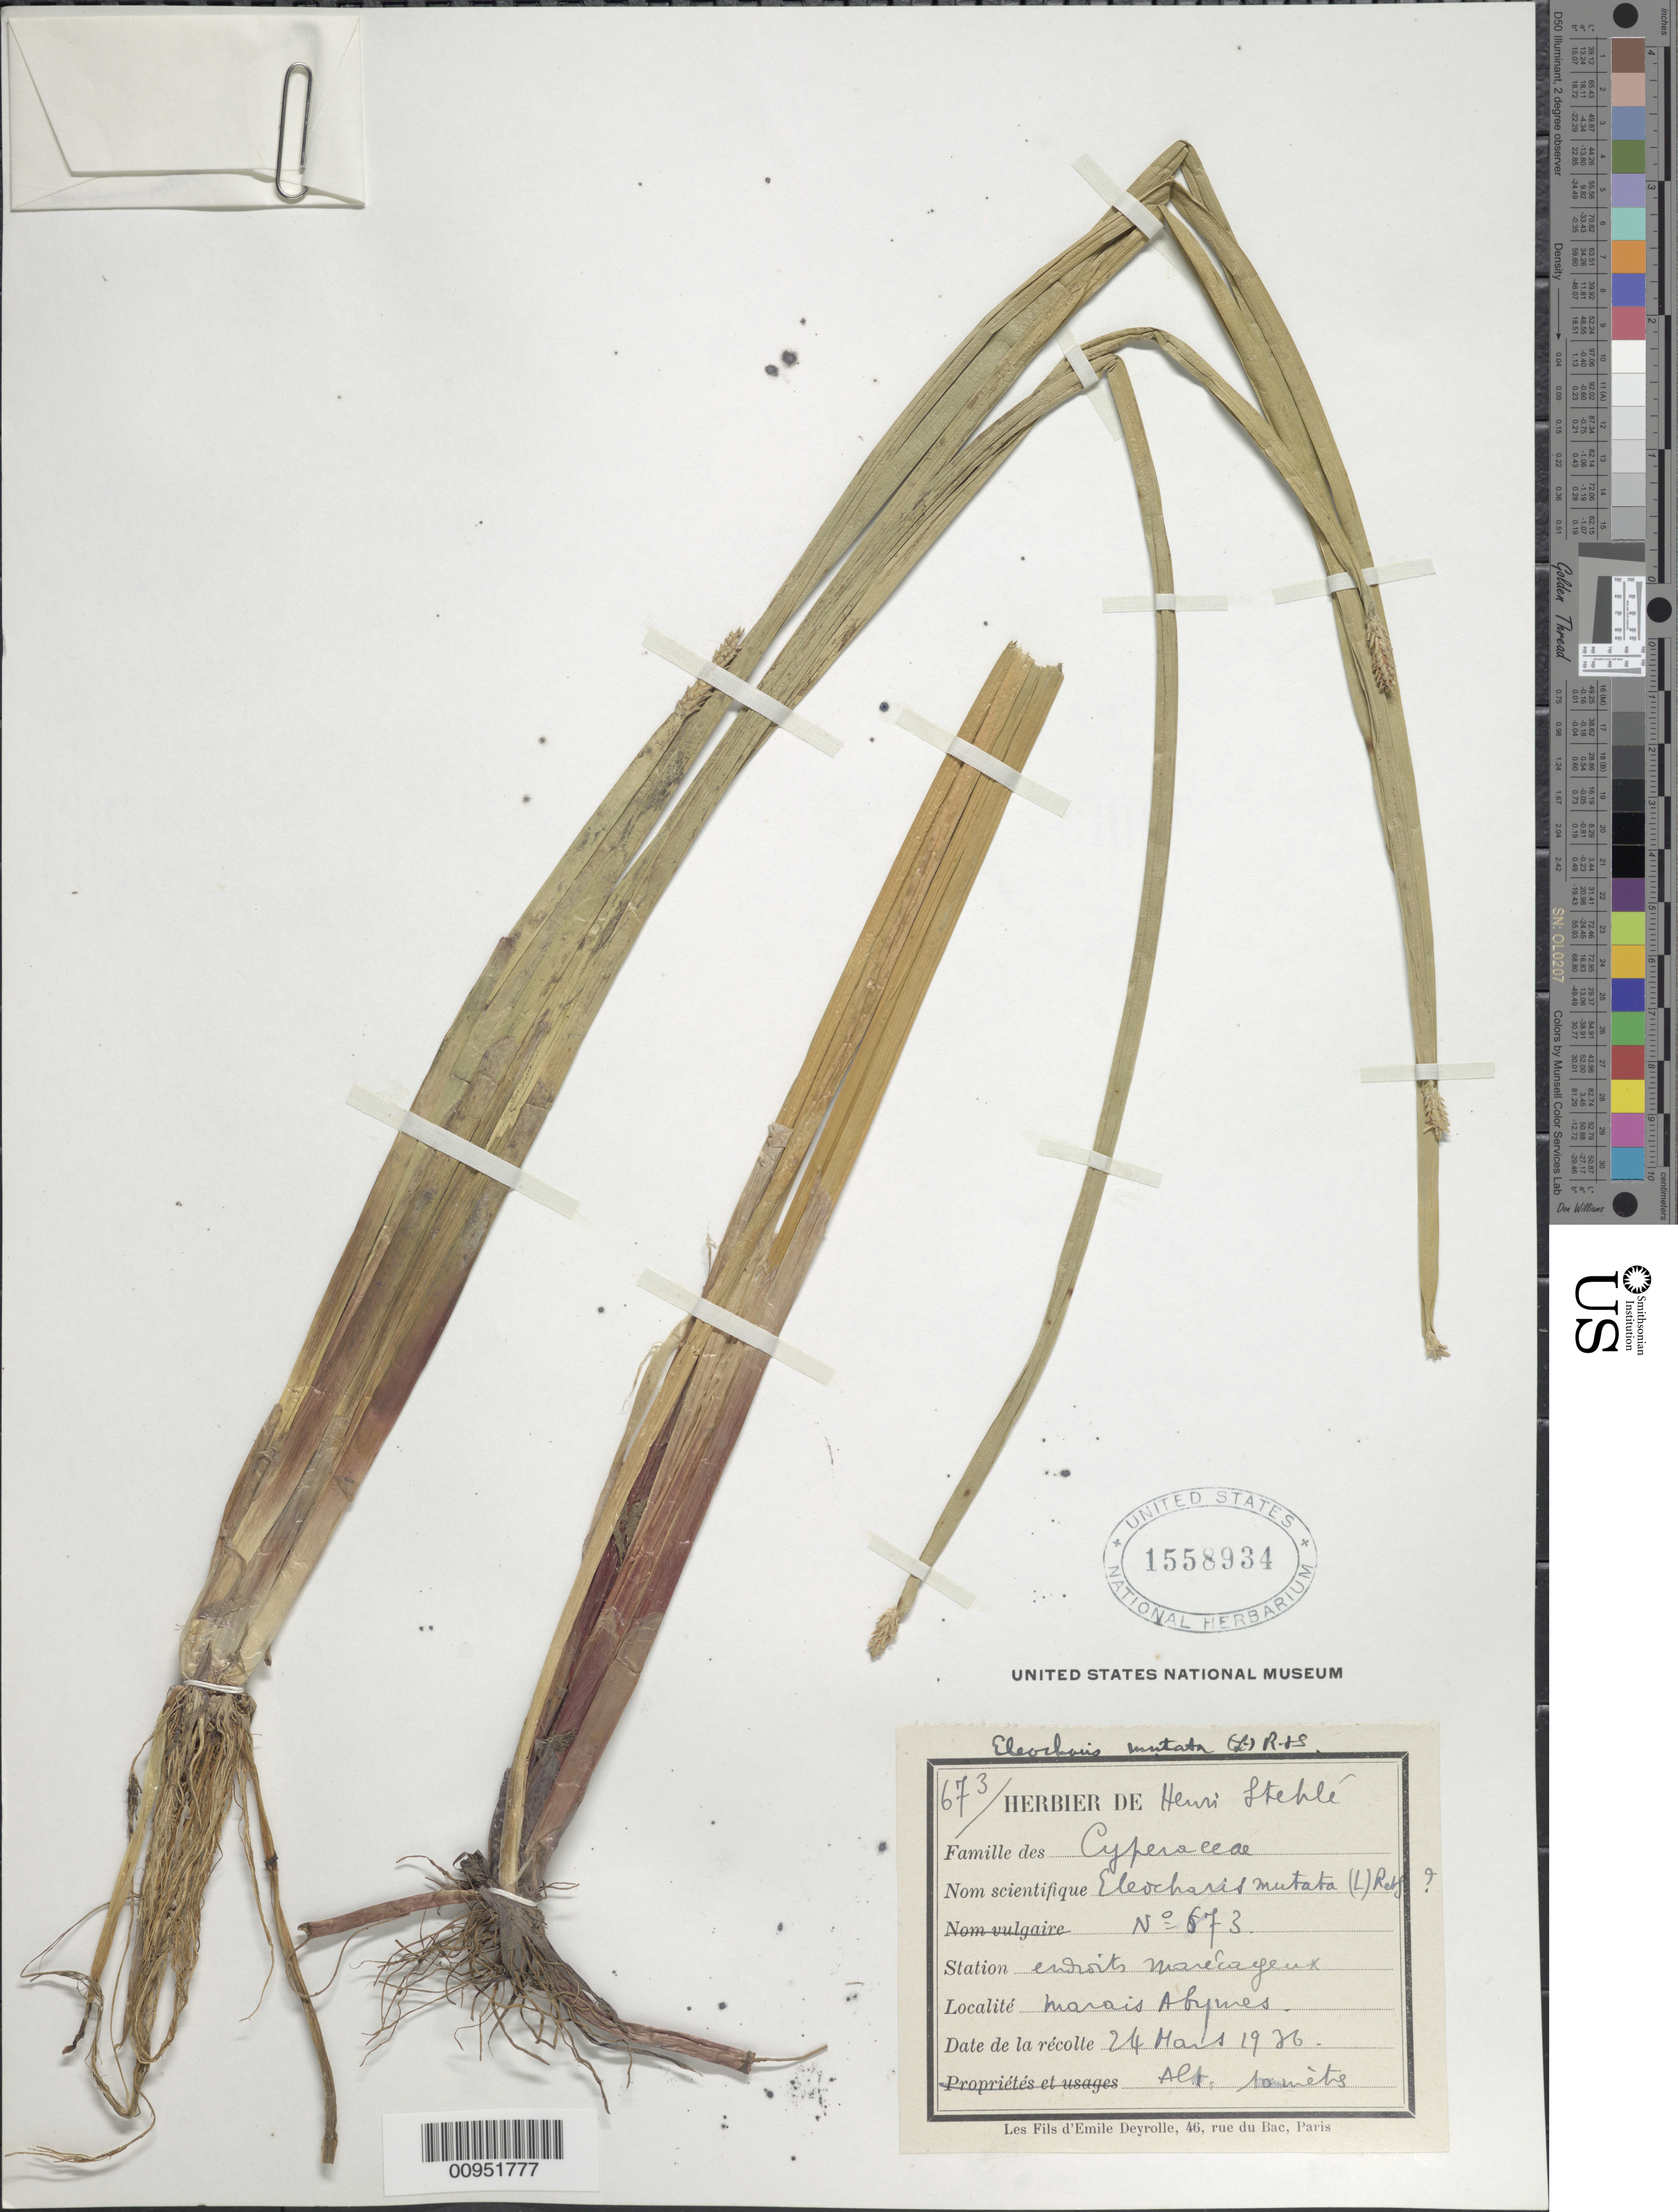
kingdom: Plantae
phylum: Tracheophyta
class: Liliopsida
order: Poales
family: Cyperaceae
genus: Eleocharis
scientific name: Eleocharis mutata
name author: (L.) Roem. & Schult.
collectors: H. Stehlé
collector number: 673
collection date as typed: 24 Mar 1936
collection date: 1936-03-24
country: Guadeloupe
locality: "Marais Abyues", alt somèts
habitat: Endroits marécageux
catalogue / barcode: US 1558934